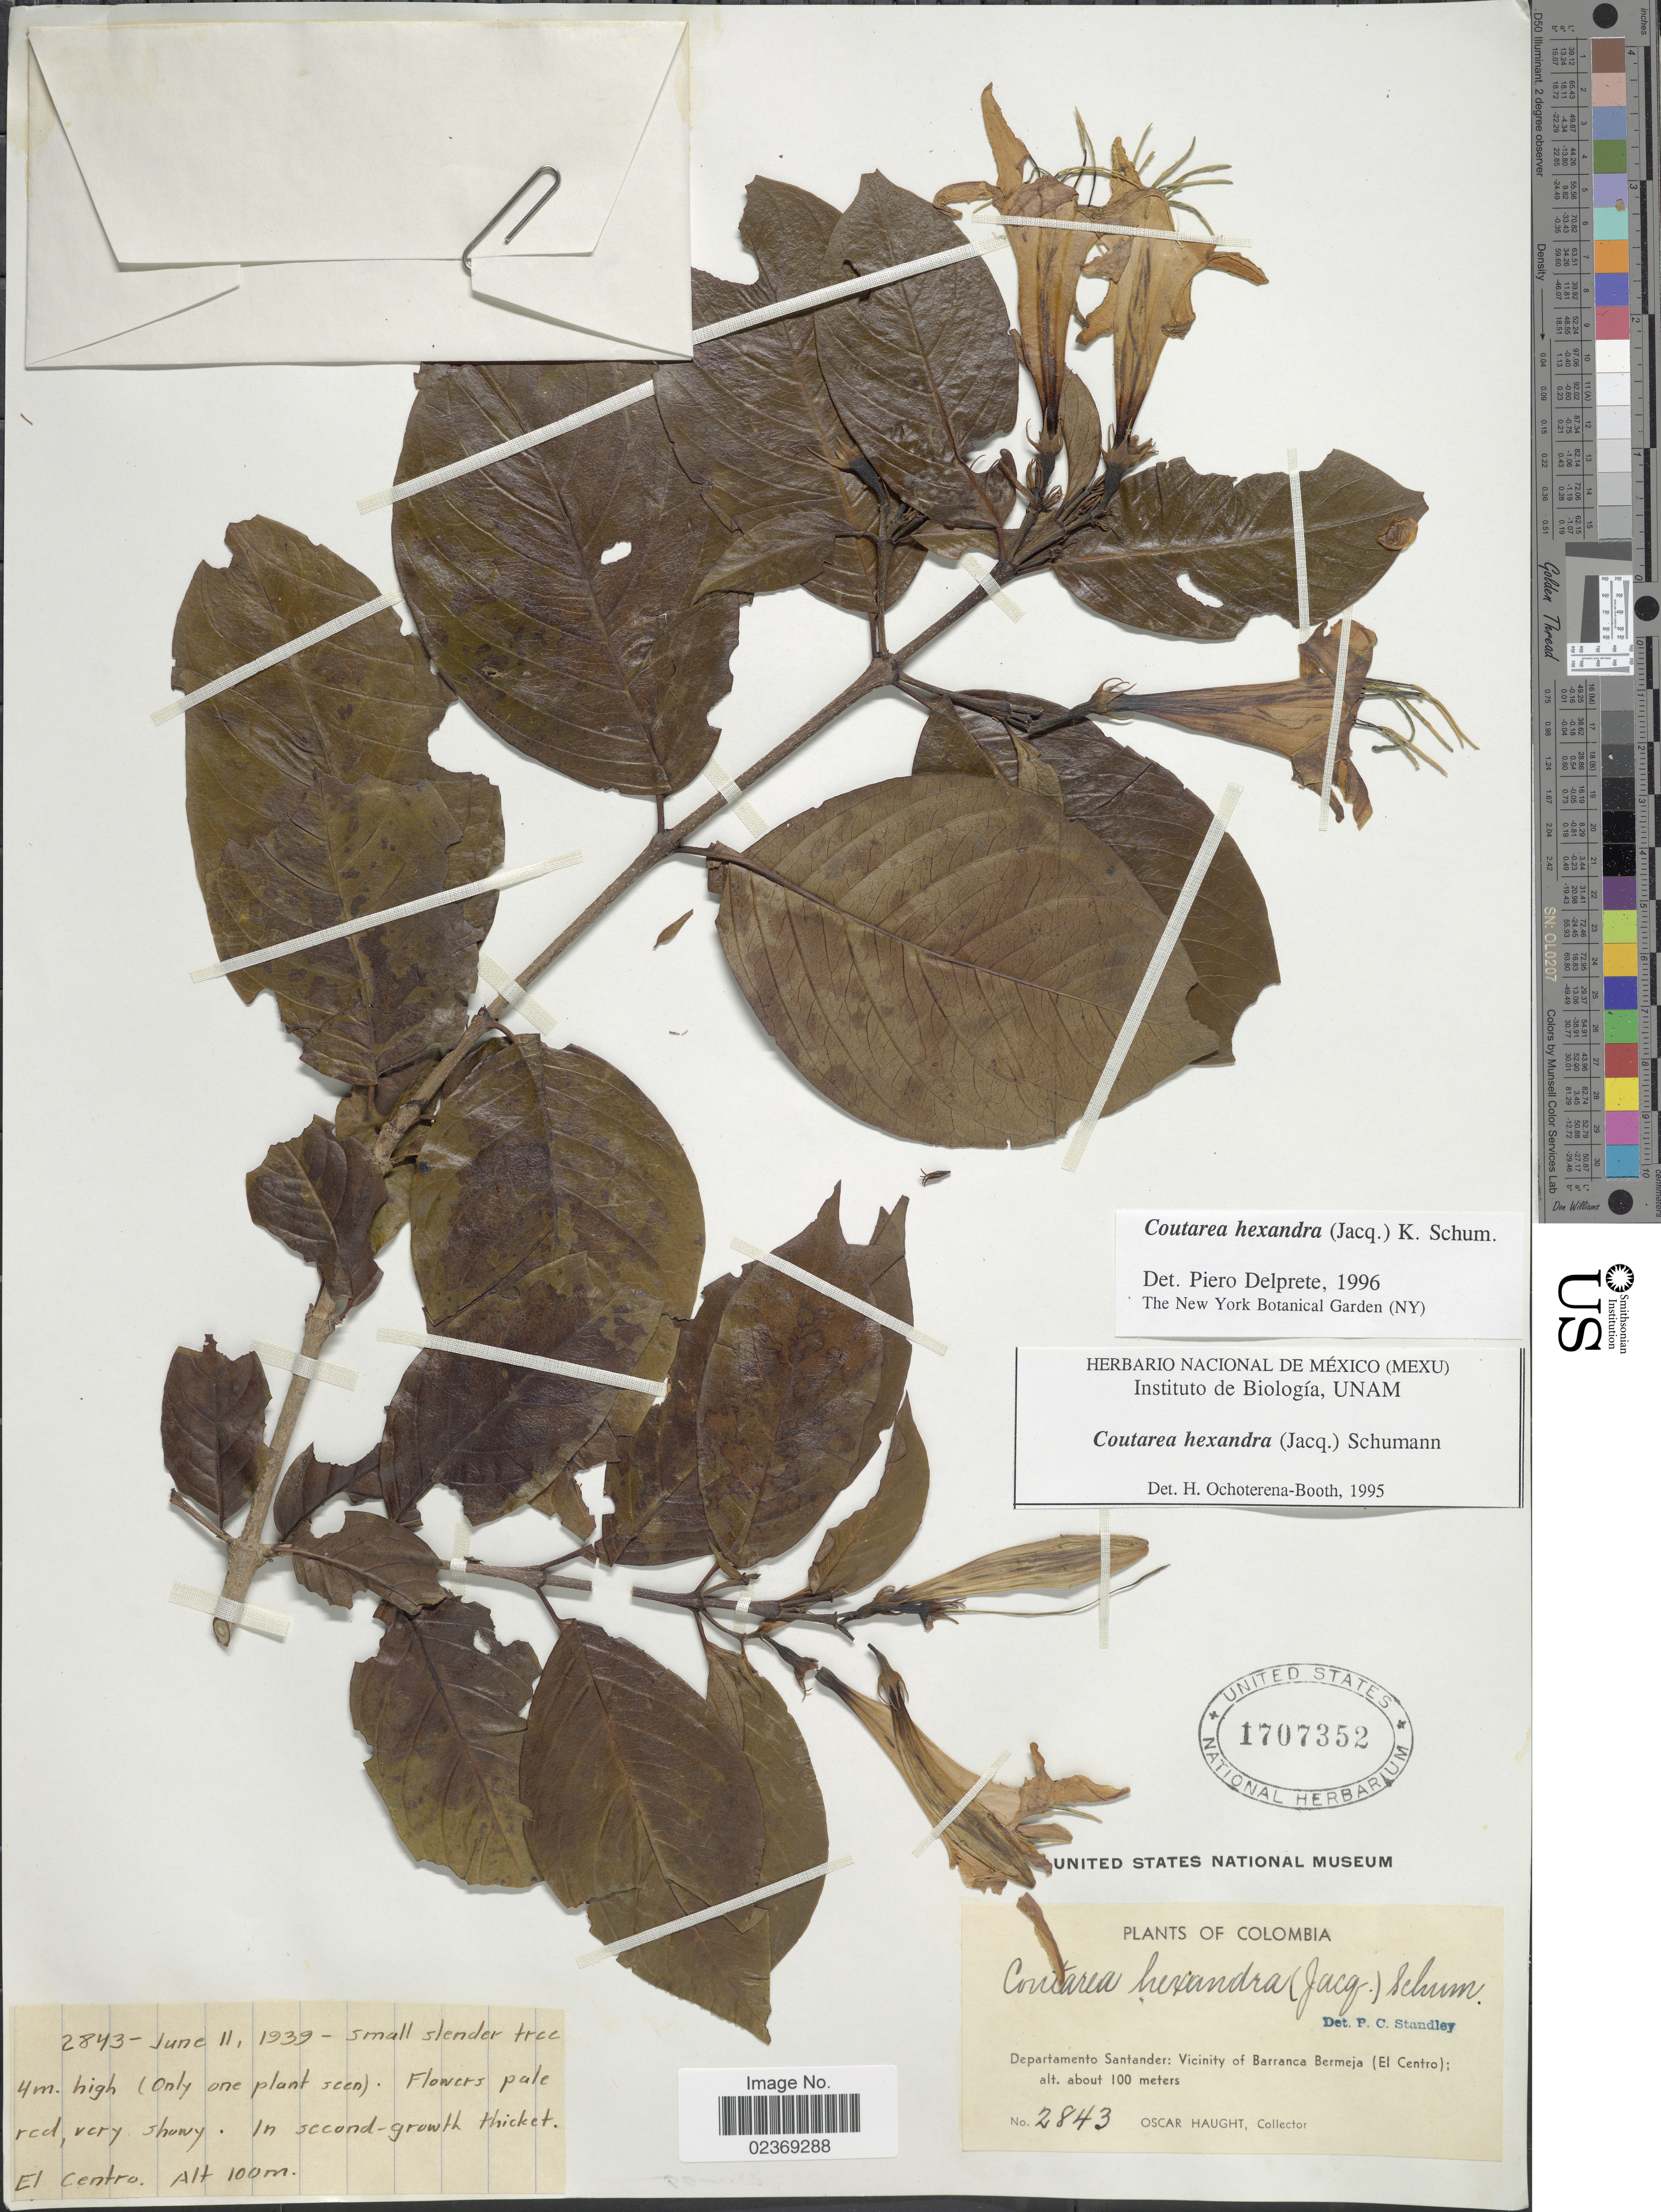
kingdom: Plantae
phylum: Tracheophyta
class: Magnoliopsida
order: Gentianales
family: Rubiaceae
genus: Coutarea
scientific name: Coutarea hexandra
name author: (Jacq.) K. Schum.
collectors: O. L. Haught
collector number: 2843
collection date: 1939-06-11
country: Colombia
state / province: Santander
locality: Departamento Santander: Vicinity of Barranca Bermeja (El Centro)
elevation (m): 100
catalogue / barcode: US 1707352